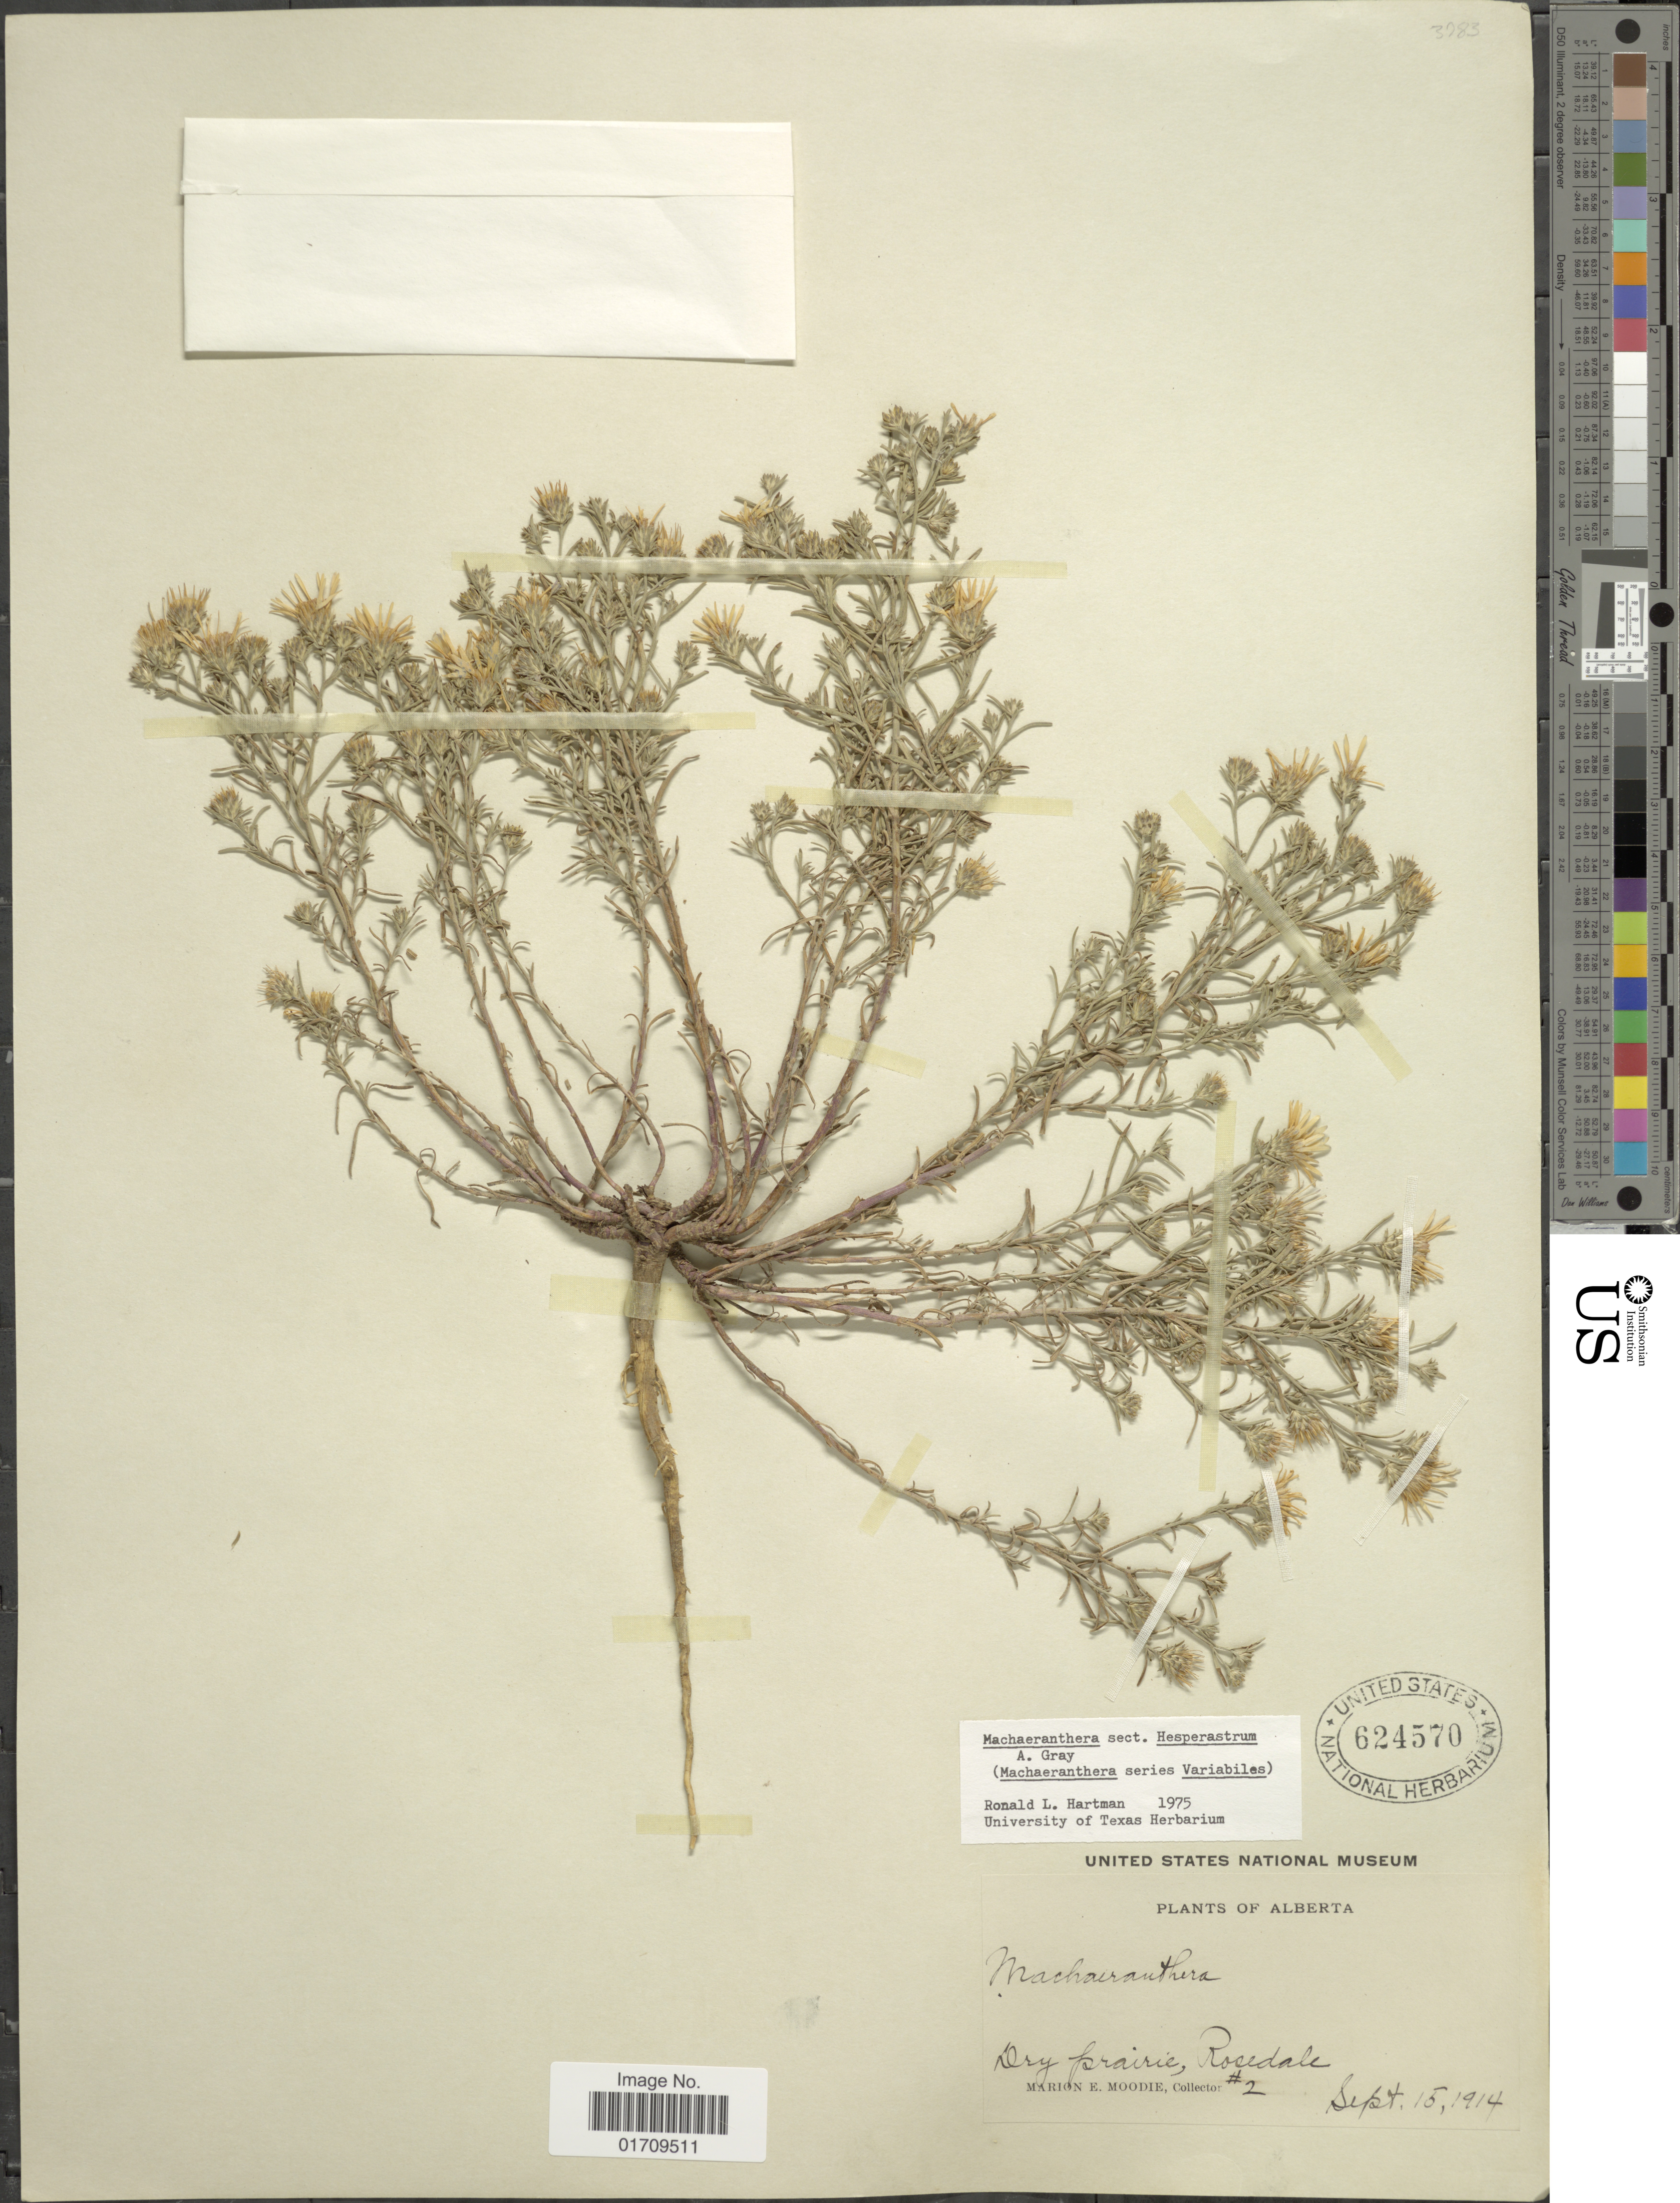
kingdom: Plantae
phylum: Tracheophyta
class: Magnoliopsida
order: Asterales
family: Asteraceae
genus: Machaeranthera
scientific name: Machaeranthera sp.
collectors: M. E. Moodie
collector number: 2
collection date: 1914-09-15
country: Canada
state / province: Alberta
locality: Rosedale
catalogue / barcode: US 624570